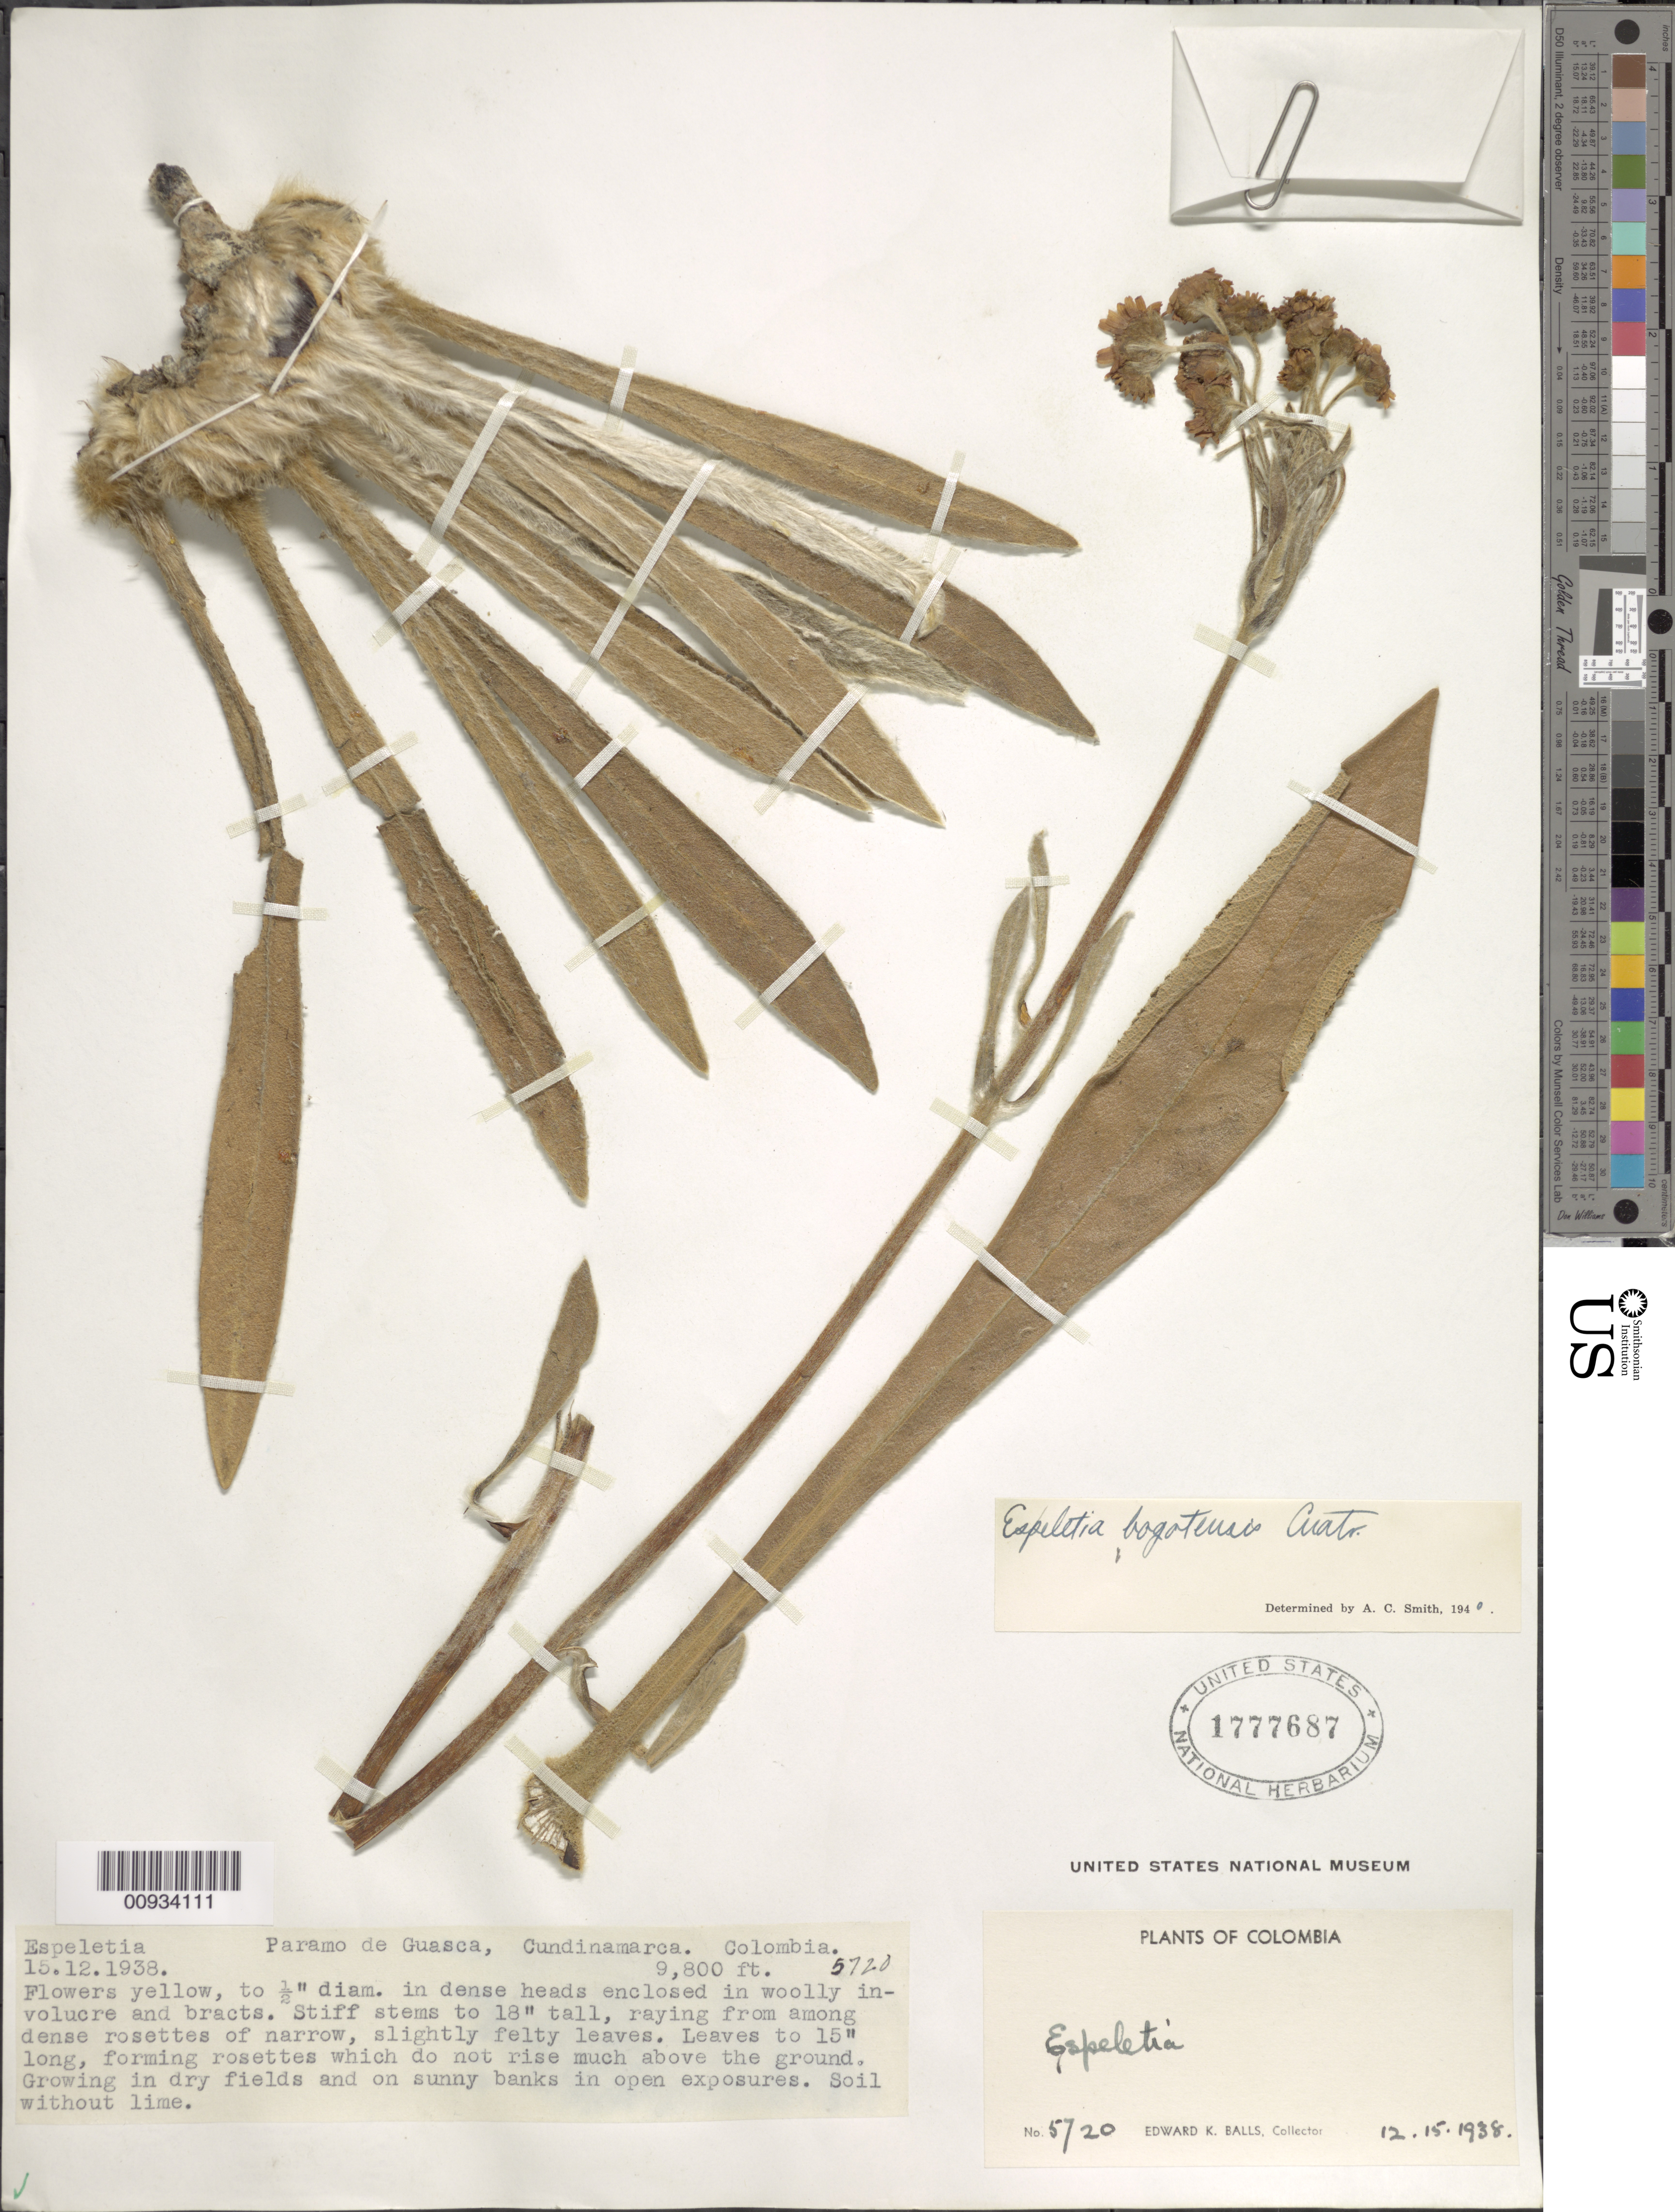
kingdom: Plantae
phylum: Tracheophyta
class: Magnoliopsida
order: Asterales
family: Asteraceae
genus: Espeletiopsis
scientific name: Espeletiopsis bogotensis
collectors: E. K. Balls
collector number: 5720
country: Colombia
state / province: Cundinamarca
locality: Páramo de Guasca.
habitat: Growing in dry fields and on sunny banks in open exposures. Soil without lime.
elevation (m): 3250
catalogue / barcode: US 1777687